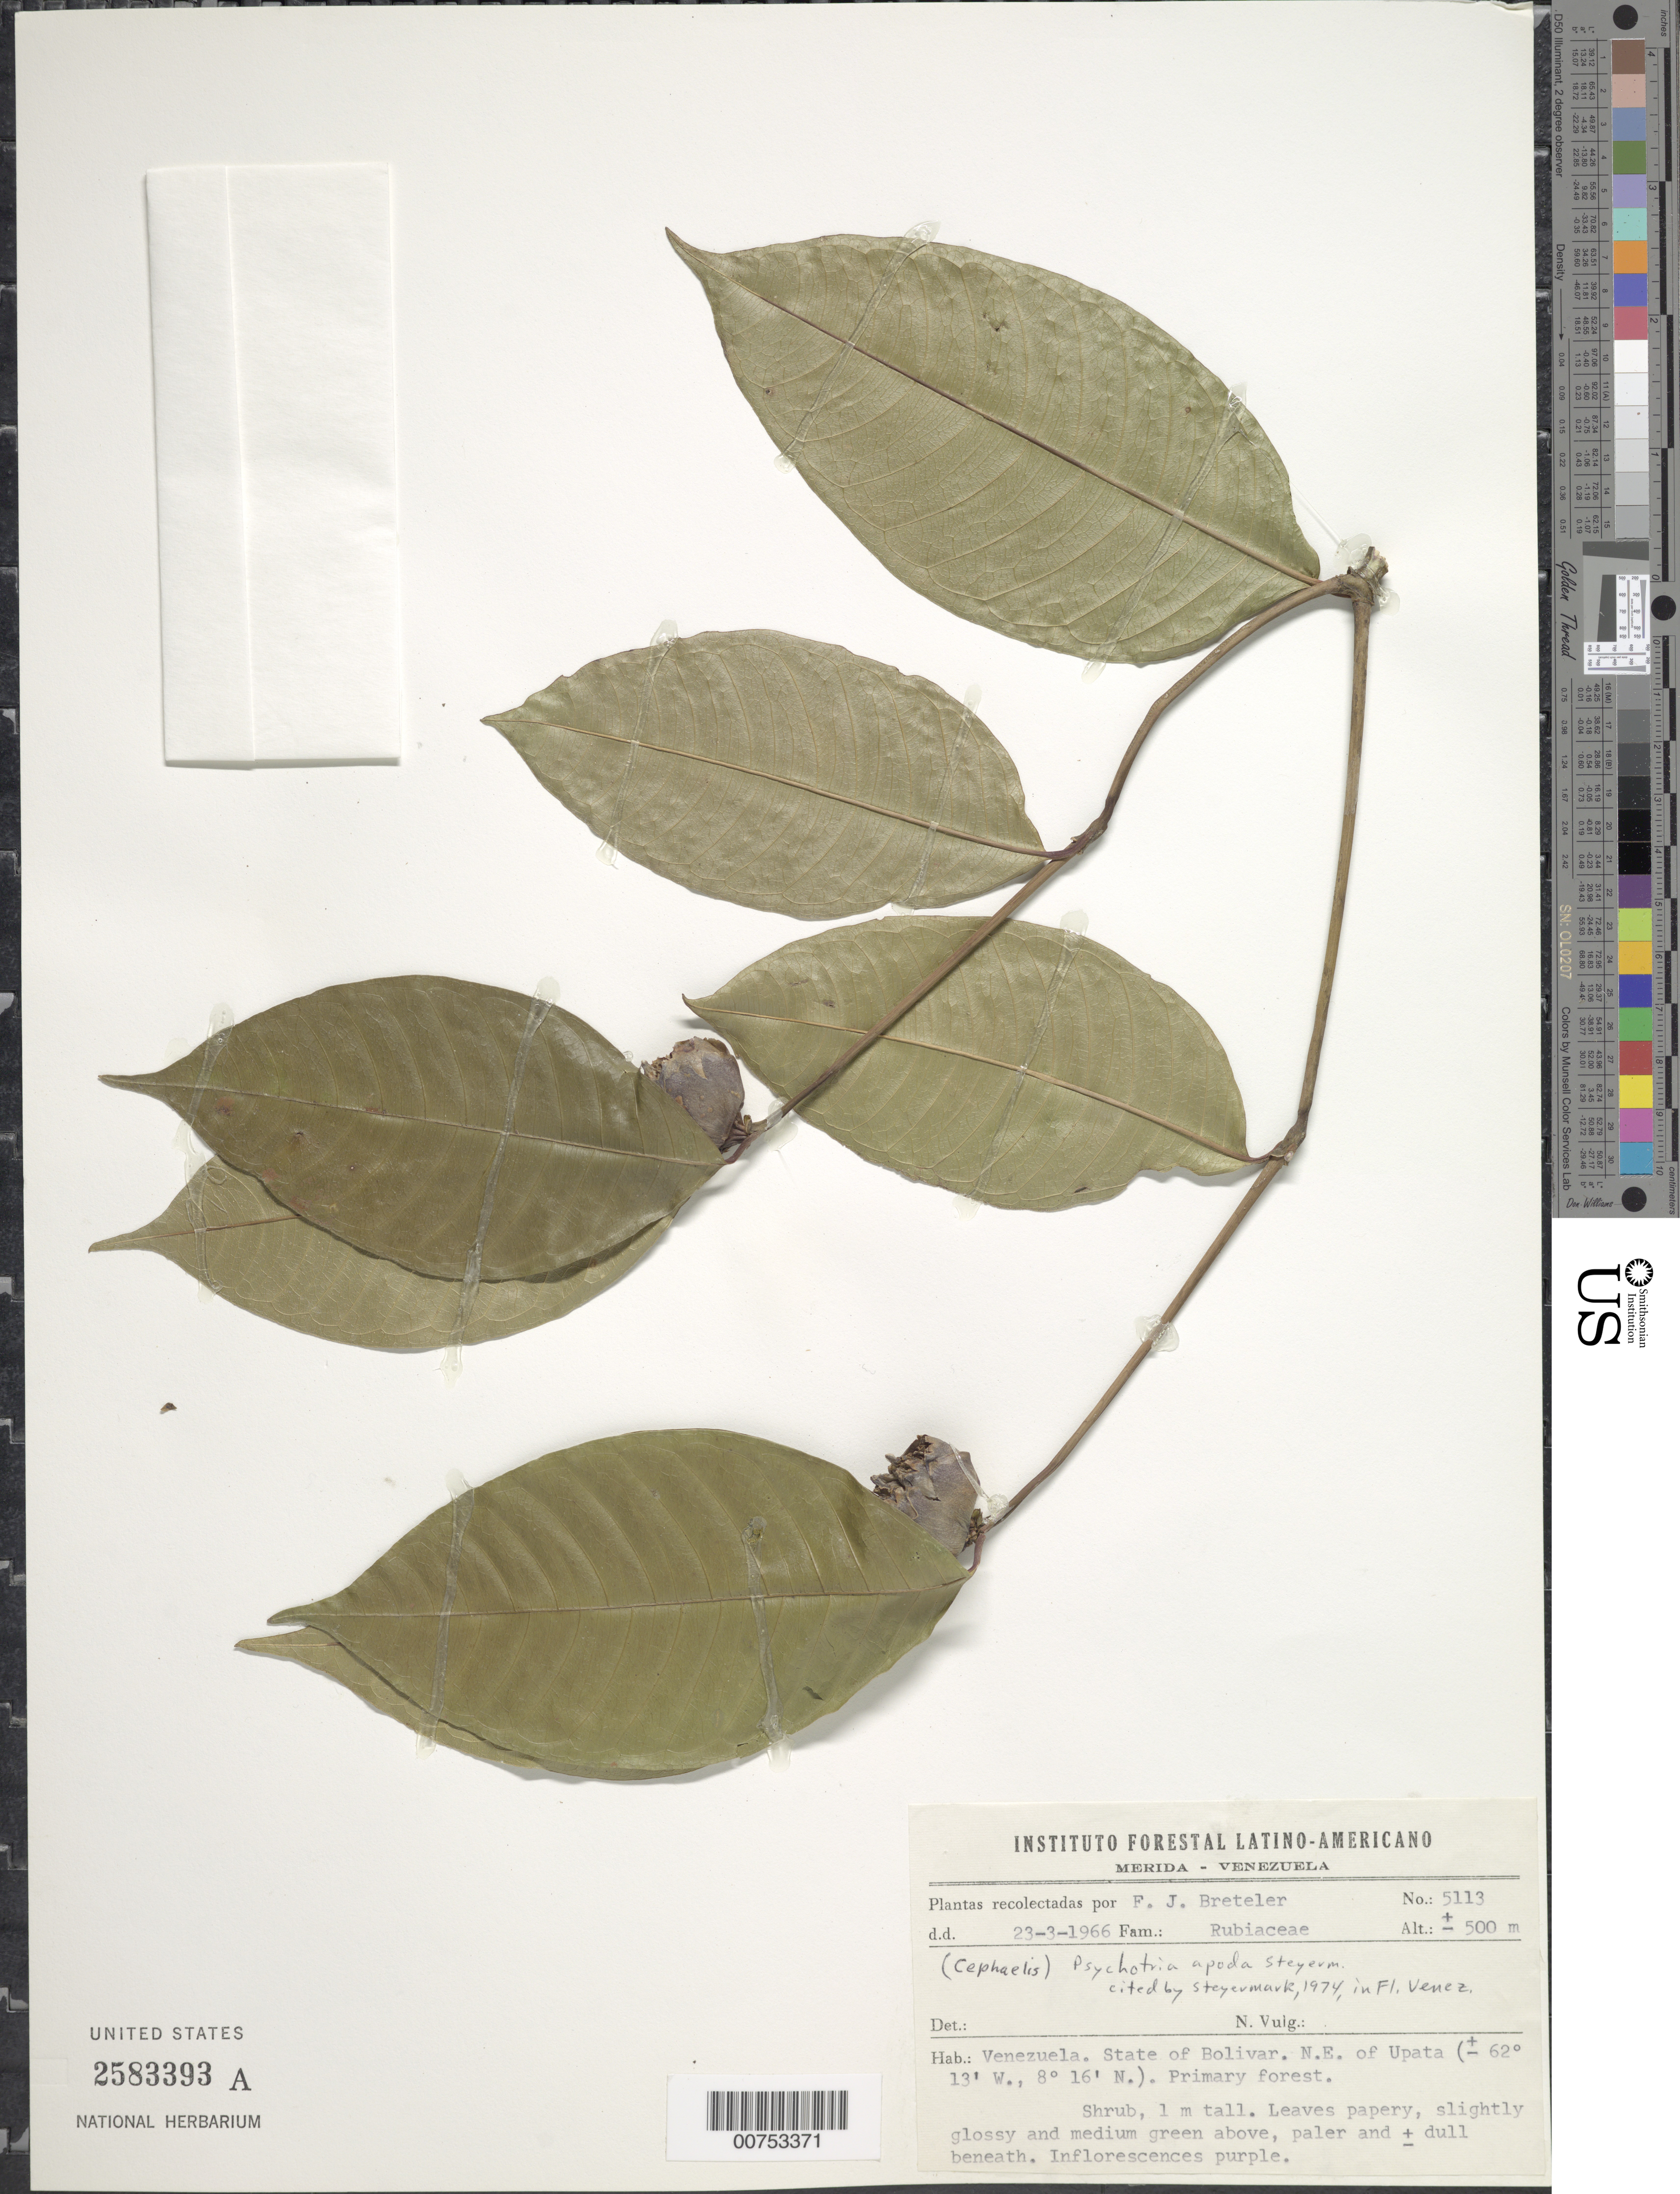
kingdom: Plantae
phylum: Tracheophyta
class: Magnoliopsida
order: Gentianales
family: Rubiaceae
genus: Psychotria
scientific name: Psychotria apoda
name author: Steyerm.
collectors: F. J. Breteler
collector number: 5113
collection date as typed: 23-Mar-66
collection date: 1966-03-23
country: Venezuela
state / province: Bolívar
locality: Upata, NE of, near El Paraiso camp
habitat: Primary forest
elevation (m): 500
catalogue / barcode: US 2583393A